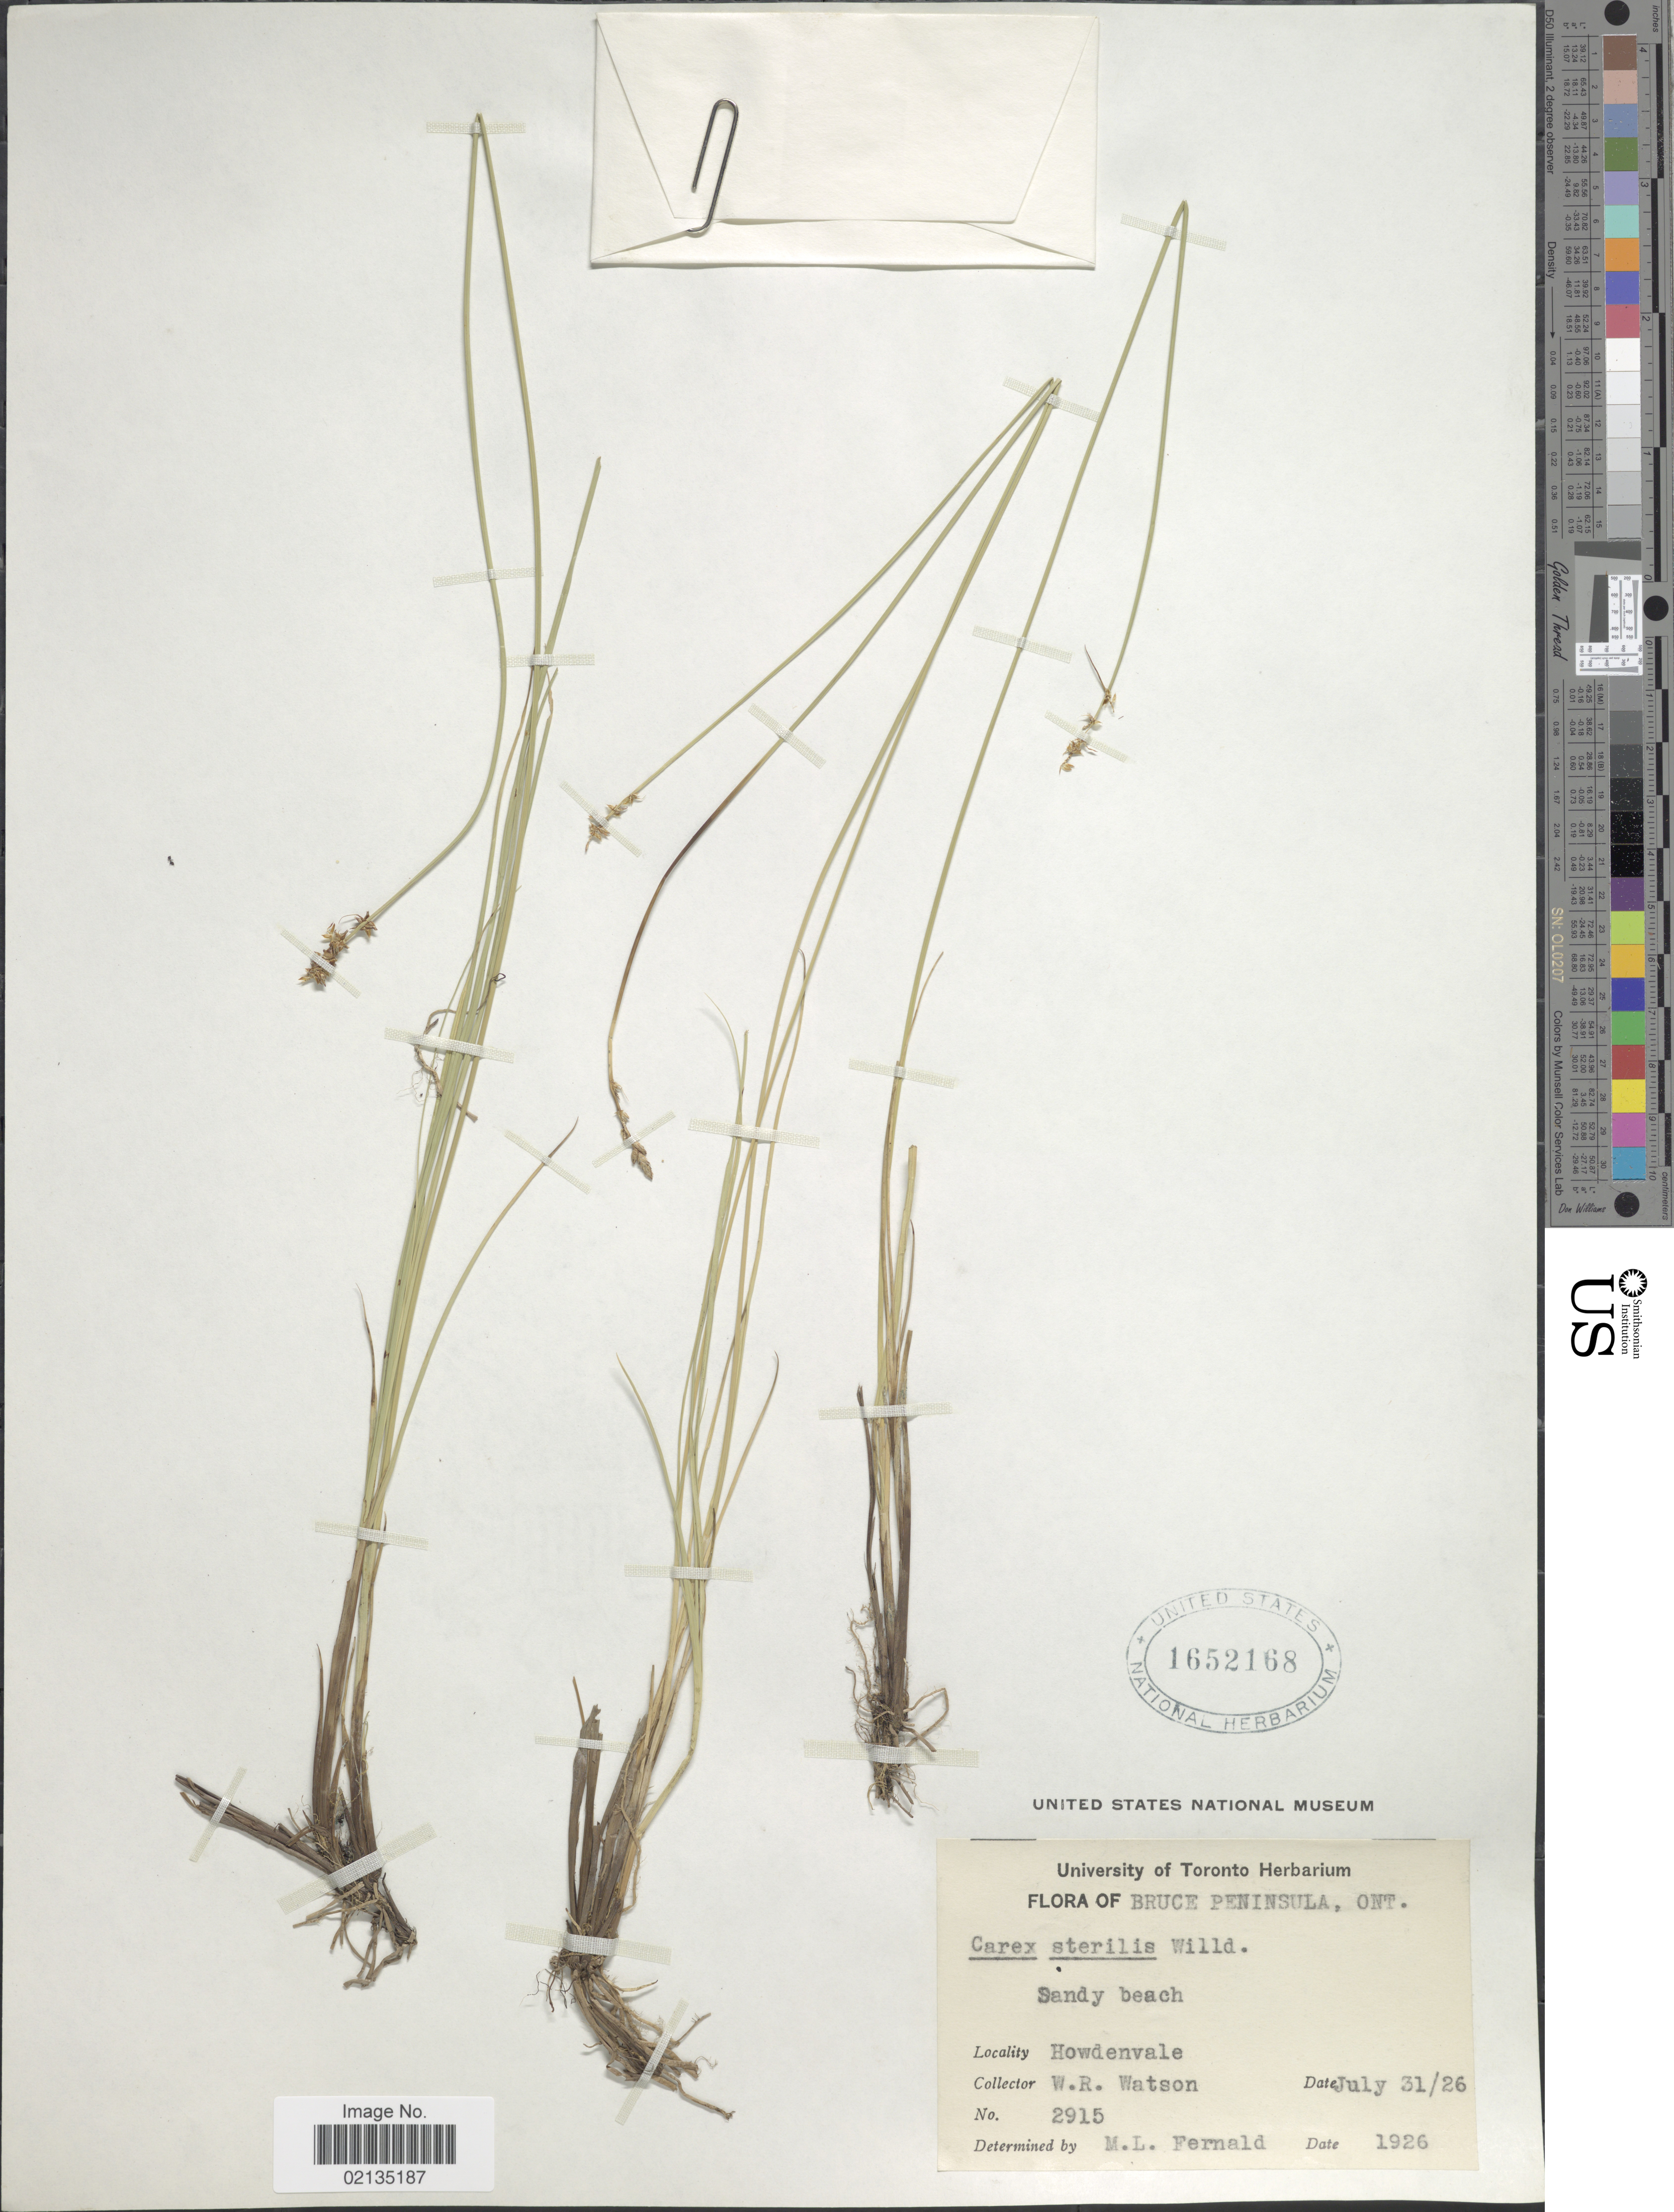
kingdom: Plantae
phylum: Tracheophyta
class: Liliopsida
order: Poales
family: Cyperaceae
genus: Carex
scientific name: Carex sterilis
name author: Willd.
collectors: W. R. Watson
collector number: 2915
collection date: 1926-07-31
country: Canada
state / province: Ontario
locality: Howdenvale. Bruce Peninsula.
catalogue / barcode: US 1652168